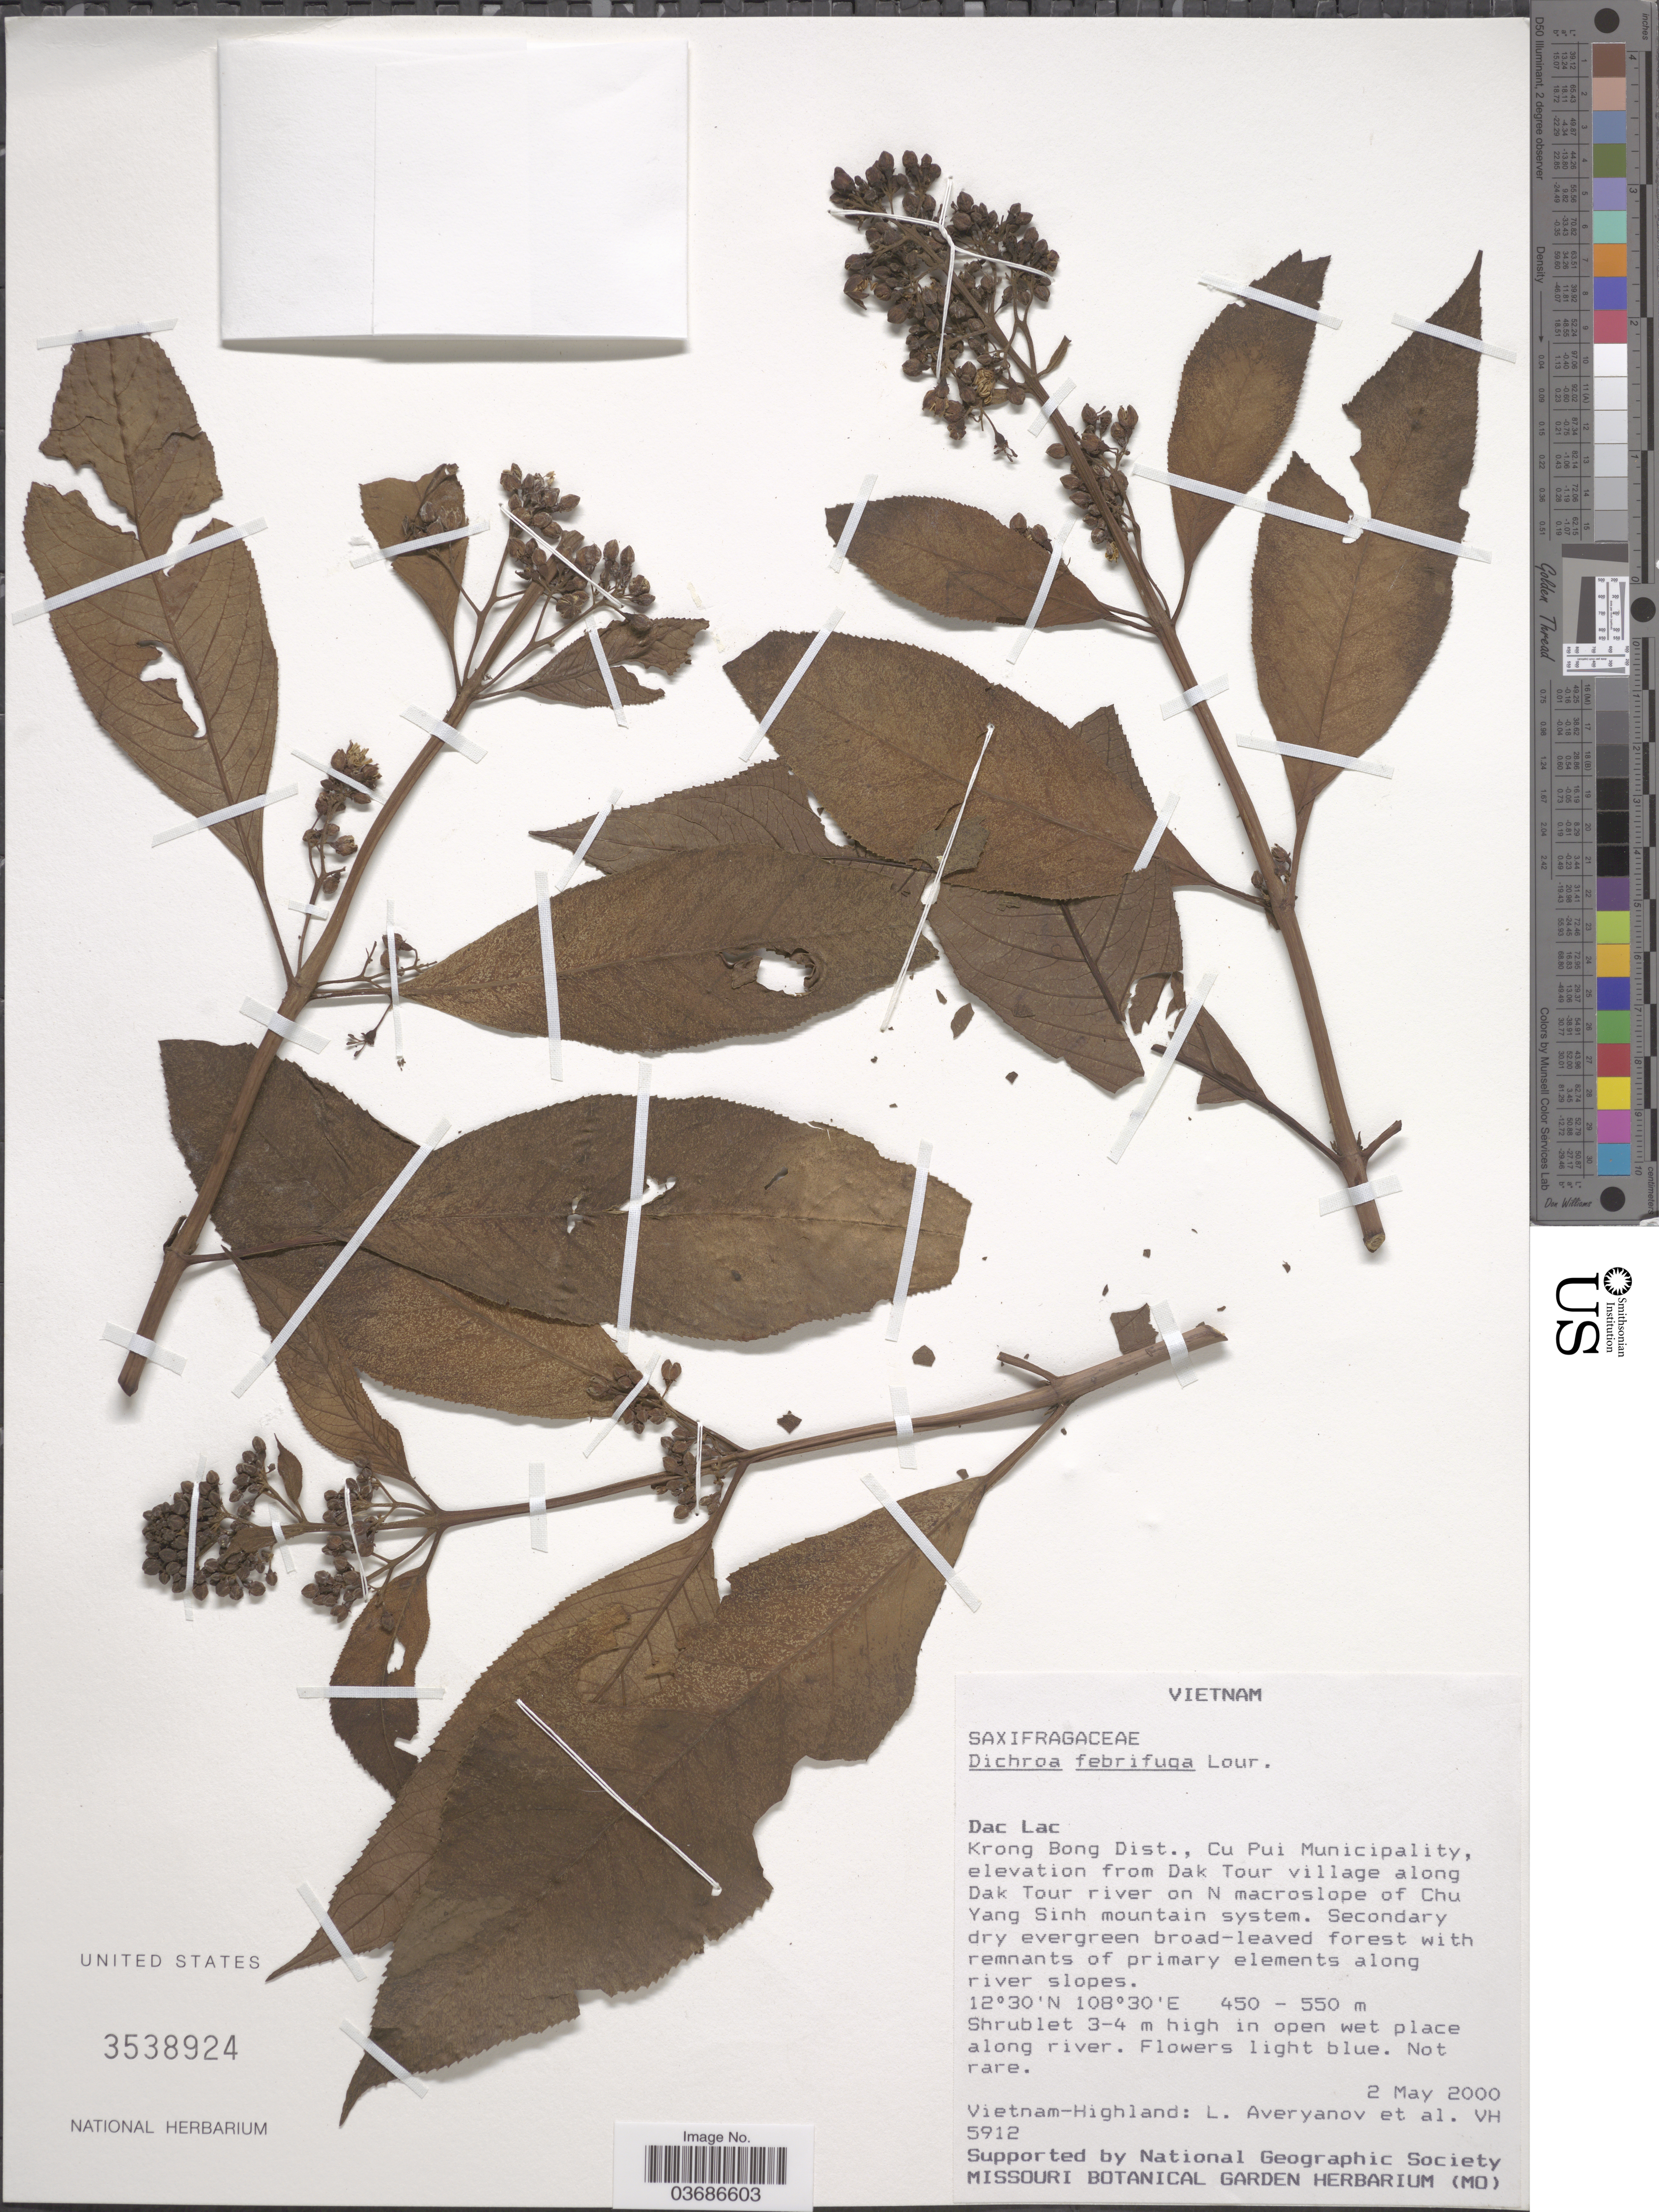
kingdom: Plantae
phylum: Tracheophyta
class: Magnoliopsida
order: Cornales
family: Hydrangeaceae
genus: Hydrangea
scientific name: Hydrangea febrifuga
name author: (Lour.) Y. De Smet & C. Granados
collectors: L. Averyanov & et al.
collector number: VH5912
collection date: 2000-05-02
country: Vietnam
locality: Dac Lac. Krong Bong Dist., Cu Pui Municipality, elevation from Dak Tour village along Dak Tour river on N macroslope of Chu Yang Sinh mountain system.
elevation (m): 450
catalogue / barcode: US 3538924